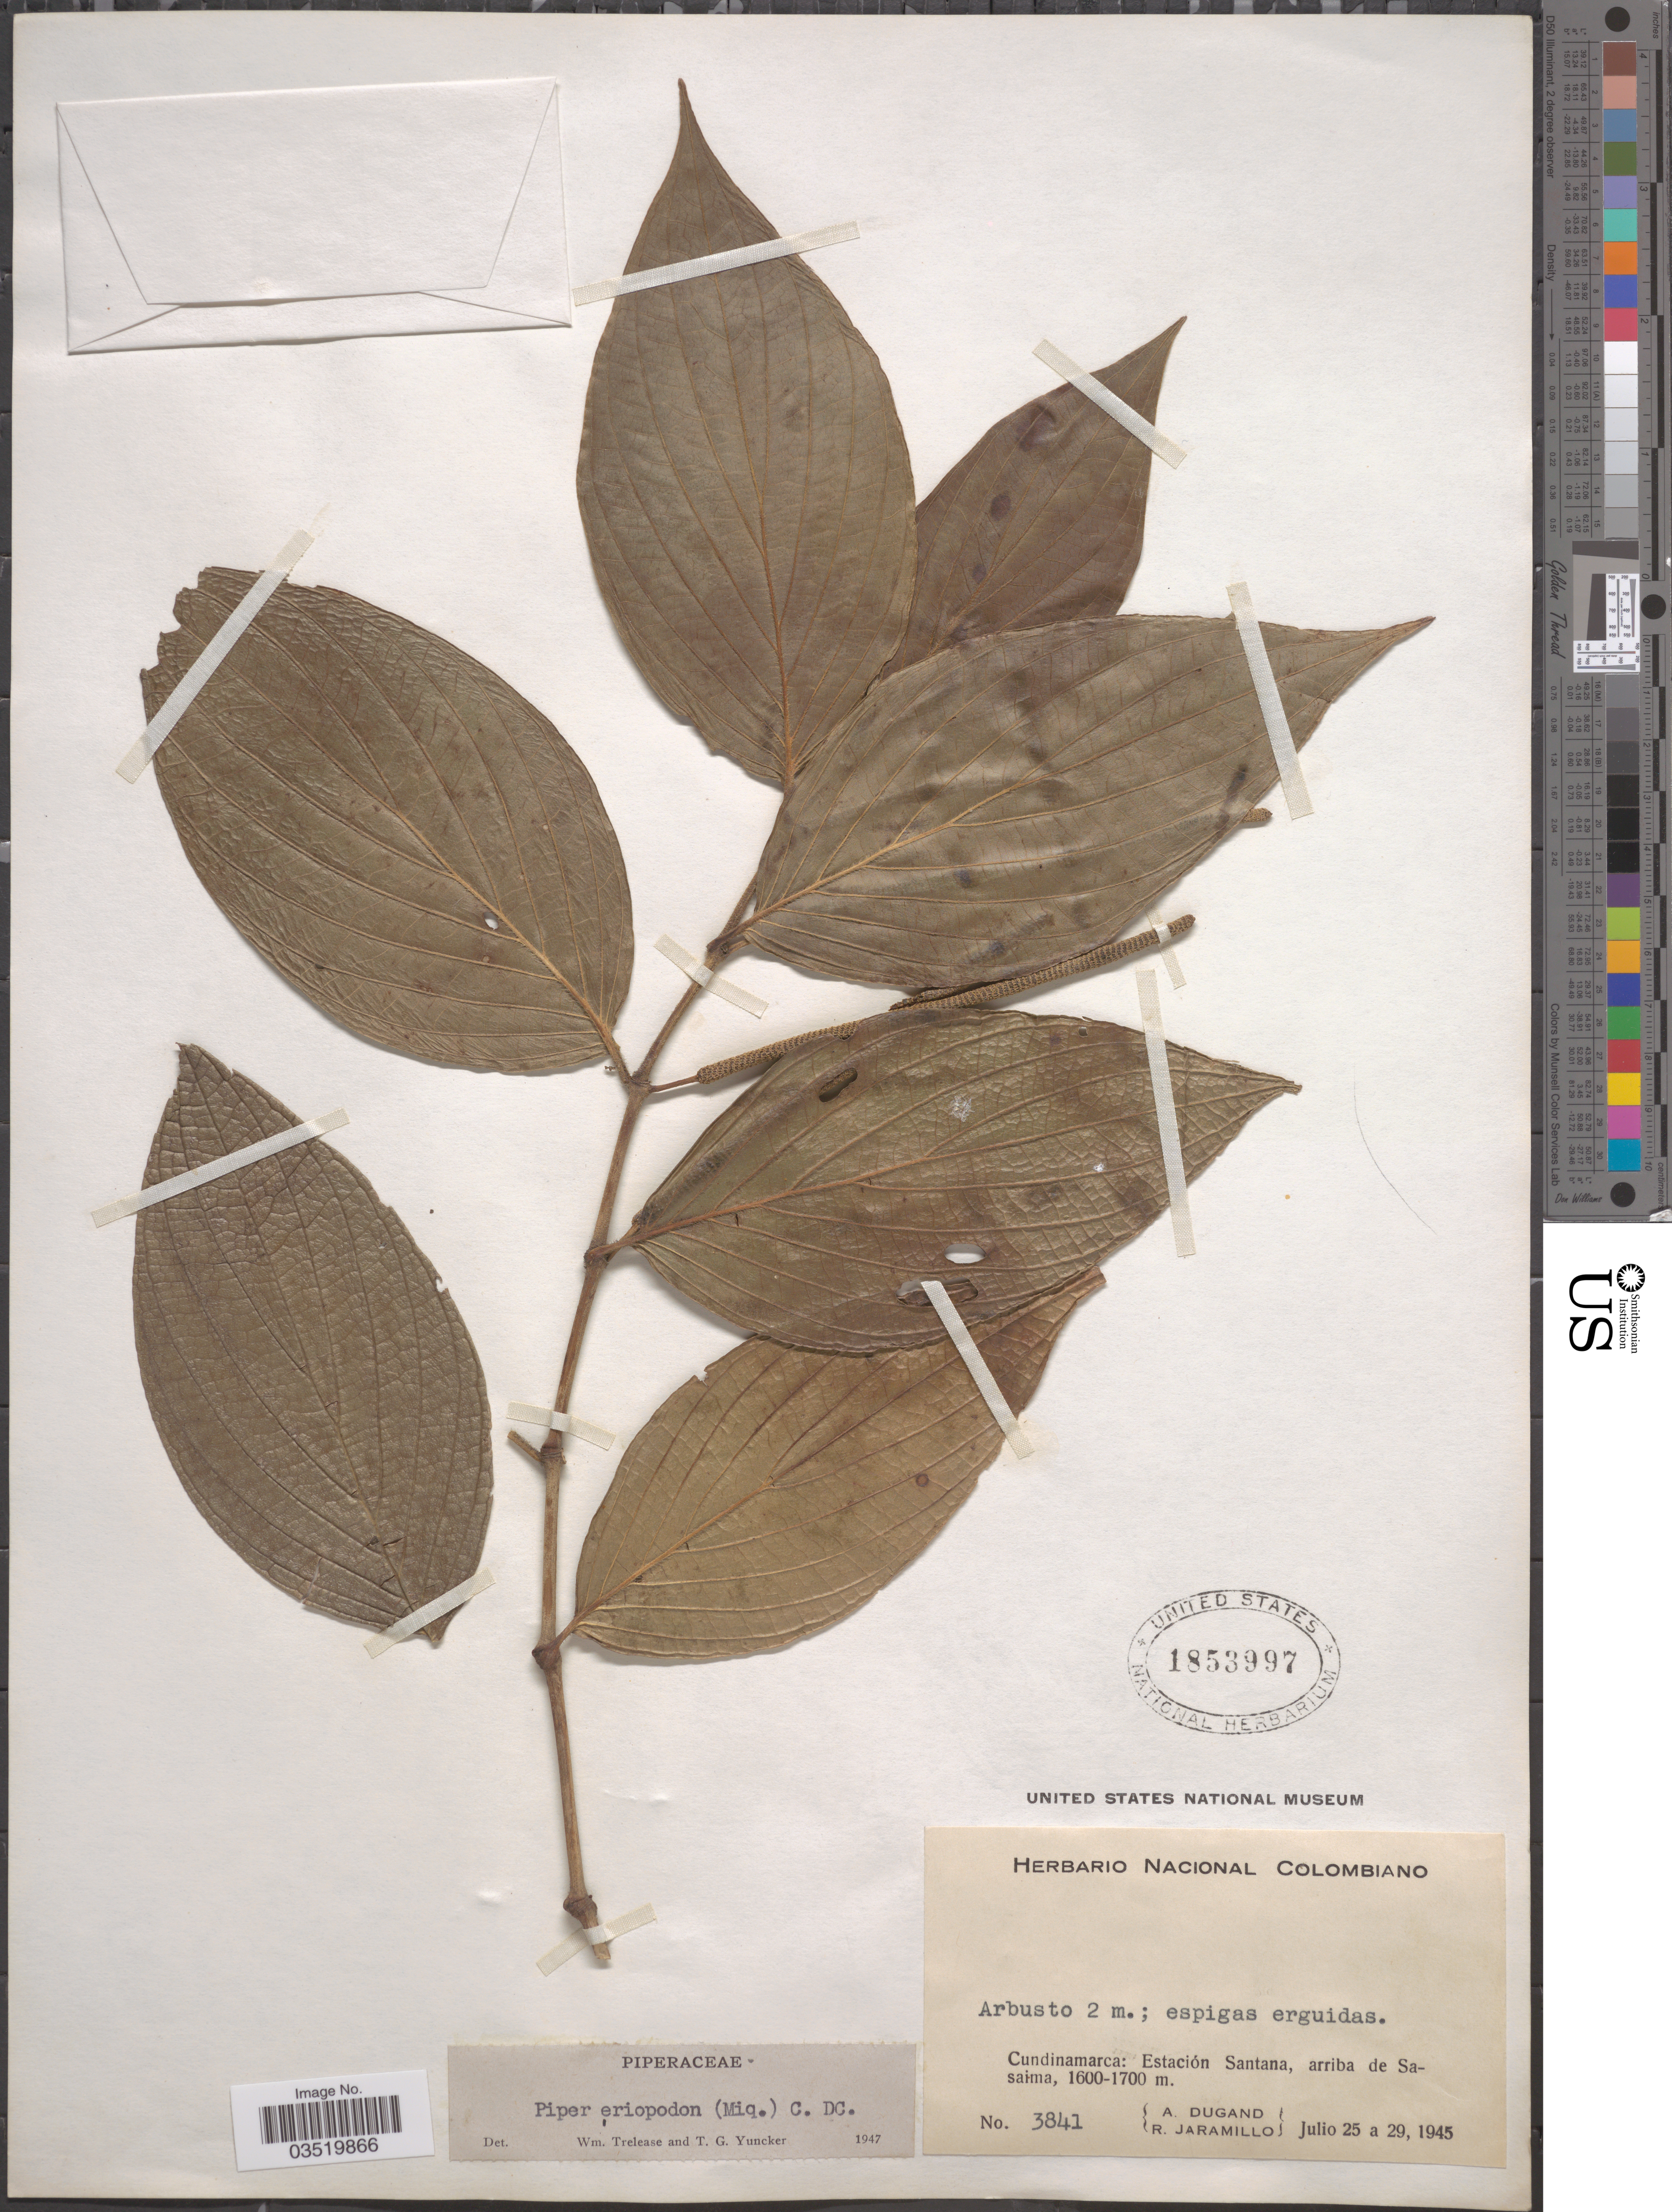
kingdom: Plantae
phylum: Tracheophyta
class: Magnoliopsida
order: Piperales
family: Piperaceae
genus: Piper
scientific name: Piper eriopodon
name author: C. DC.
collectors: A. Dugand & R. Jaramillo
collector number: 3841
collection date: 1945-07-25/1945-07-29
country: Colombia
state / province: Cundinamarca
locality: Estación Santana, arriba de Sasaima.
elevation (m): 1600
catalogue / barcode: US 1853997